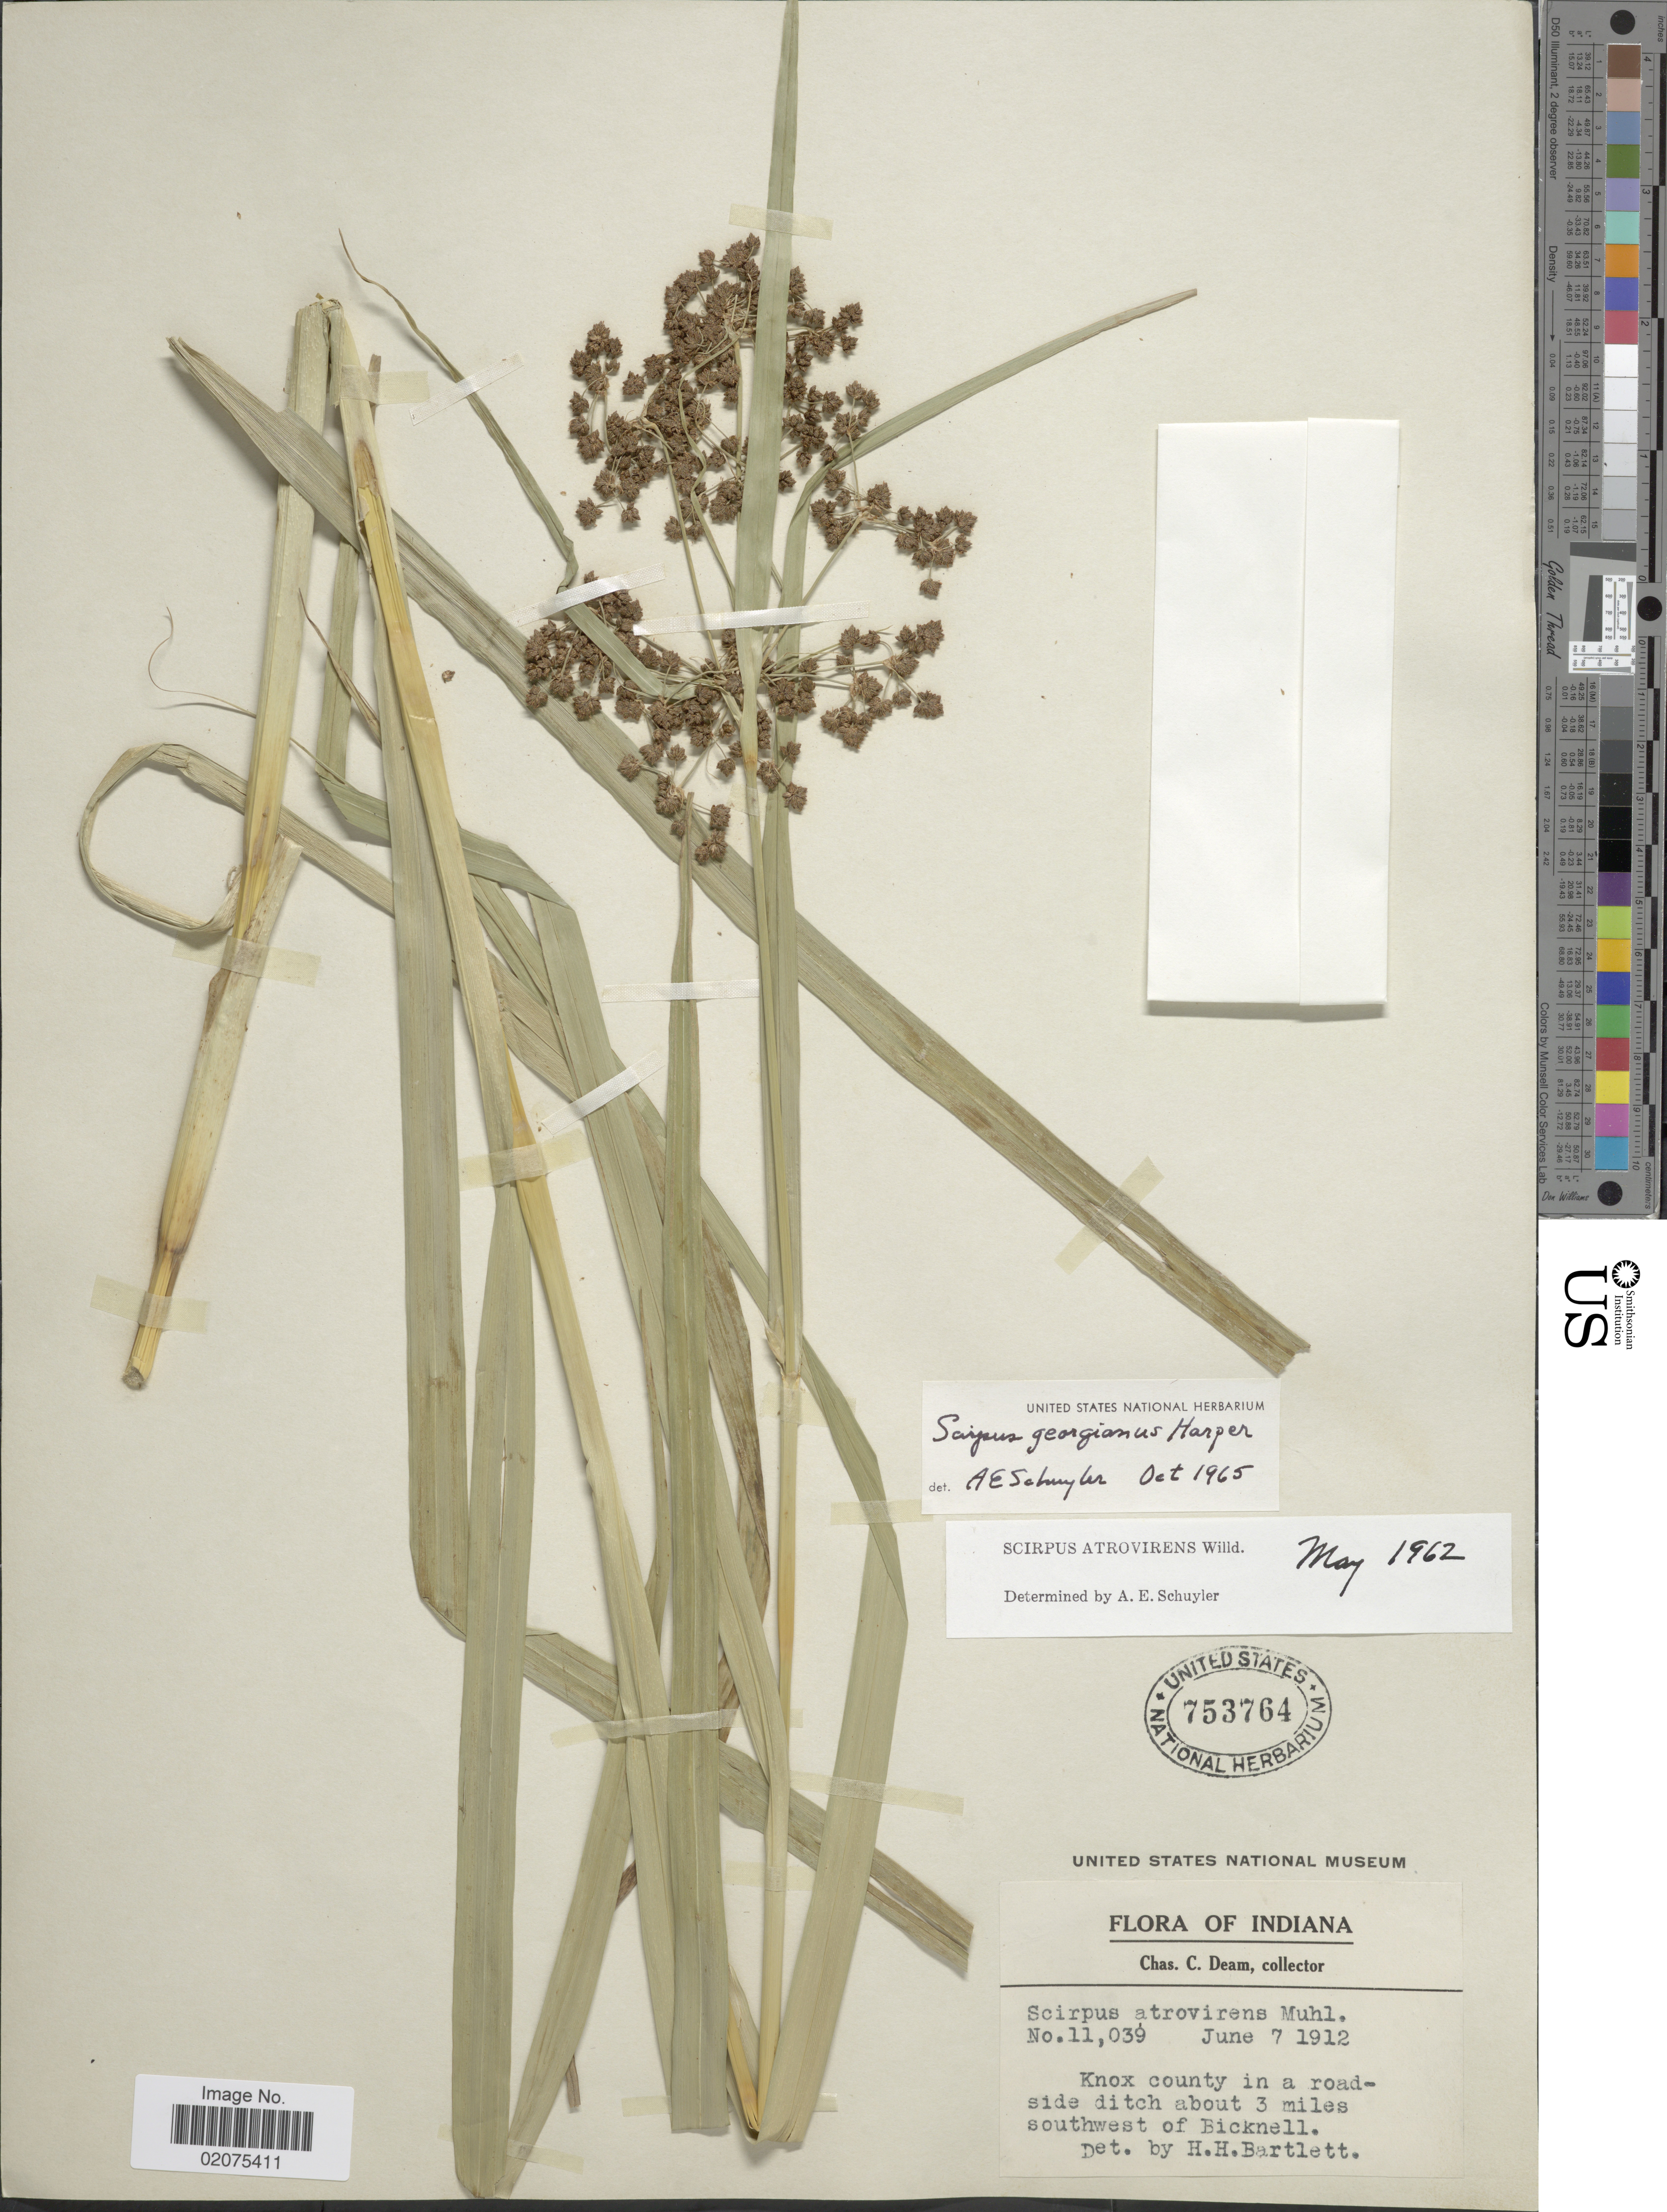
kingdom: Plantae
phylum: Tracheophyta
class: Liliopsida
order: Poales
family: Cyperaceae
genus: Scirpus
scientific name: Scirpus georgianus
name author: R.M. Harper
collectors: C. C. Deam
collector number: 11039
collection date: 1912-06-07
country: United States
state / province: Indiana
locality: Knox County in a roadside ditch about 3 miles southwest of Bicknell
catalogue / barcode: US 753764